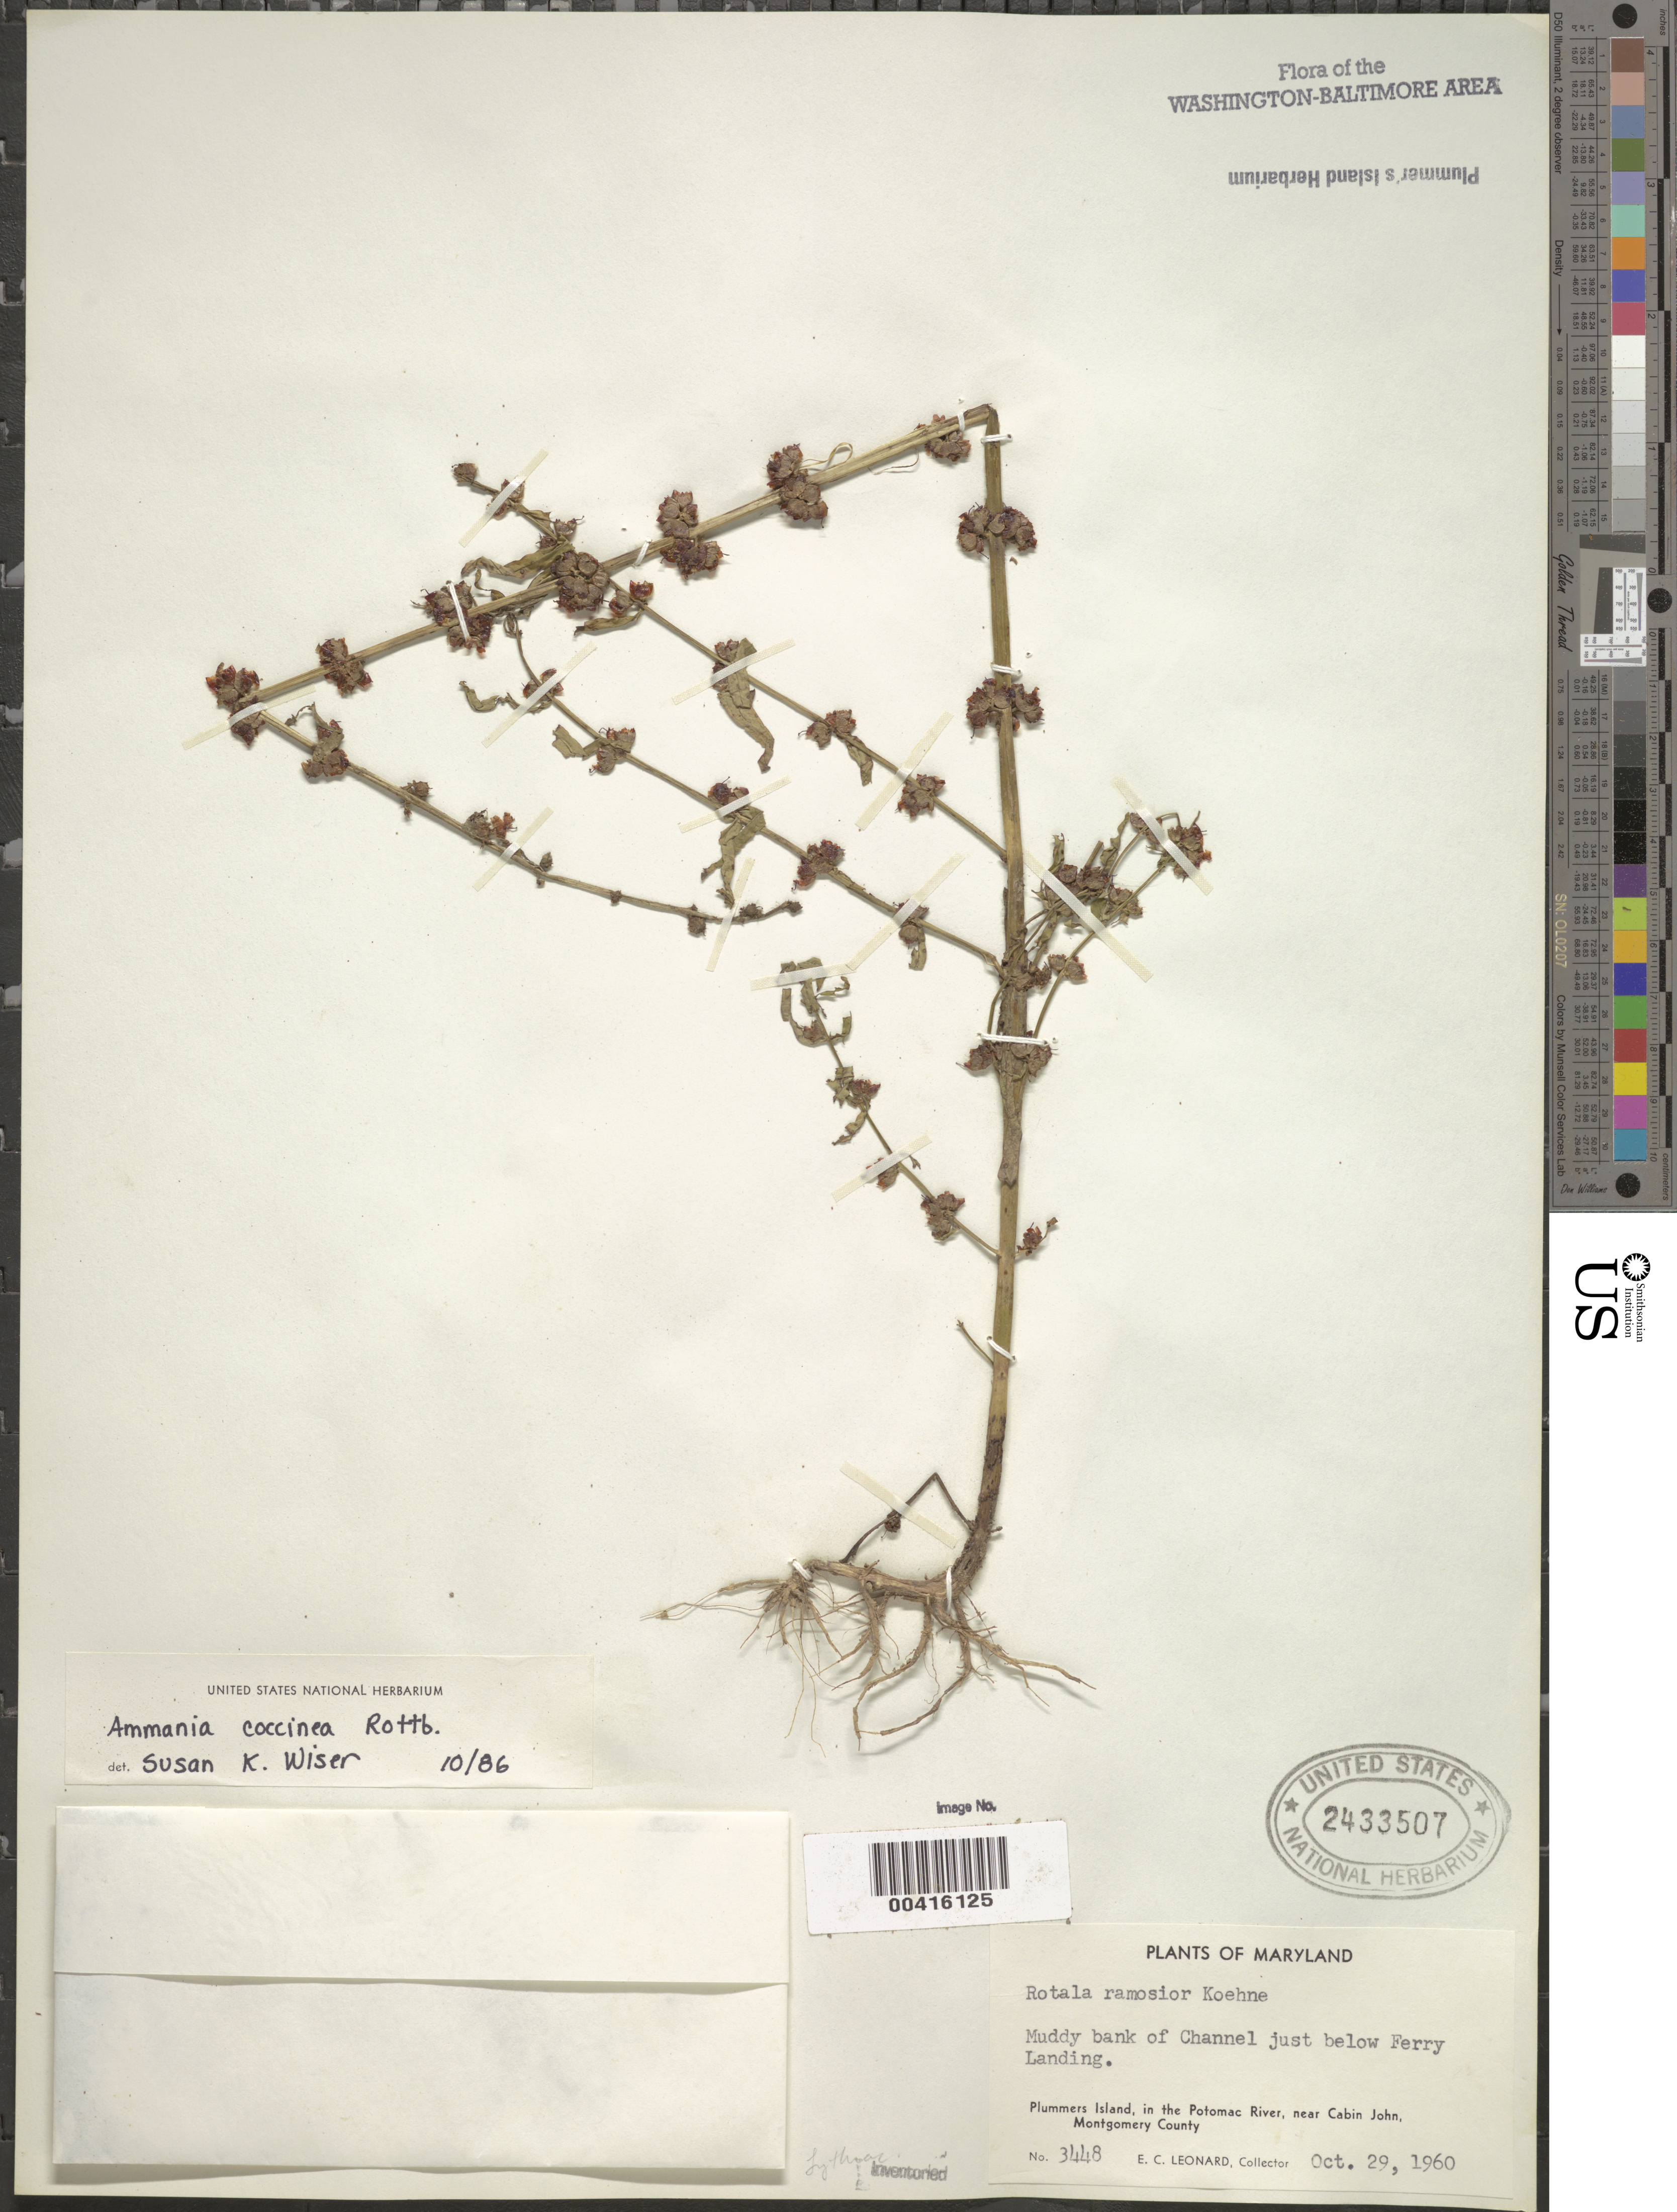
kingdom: Plantae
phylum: Tracheophyta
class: Magnoliopsida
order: Myrtales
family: Lythraceae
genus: Ammannia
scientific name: Ammannia coccinea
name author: Rottb.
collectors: E. C. Leonard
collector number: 3448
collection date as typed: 29 Oct 1960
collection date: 1960-10-29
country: United States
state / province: Maryland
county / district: Montgomery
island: Plummers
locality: Plummer's Island; bank of channel just below Ferry Landing C. & O. Canal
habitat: Muddy bank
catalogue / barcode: US 2433507